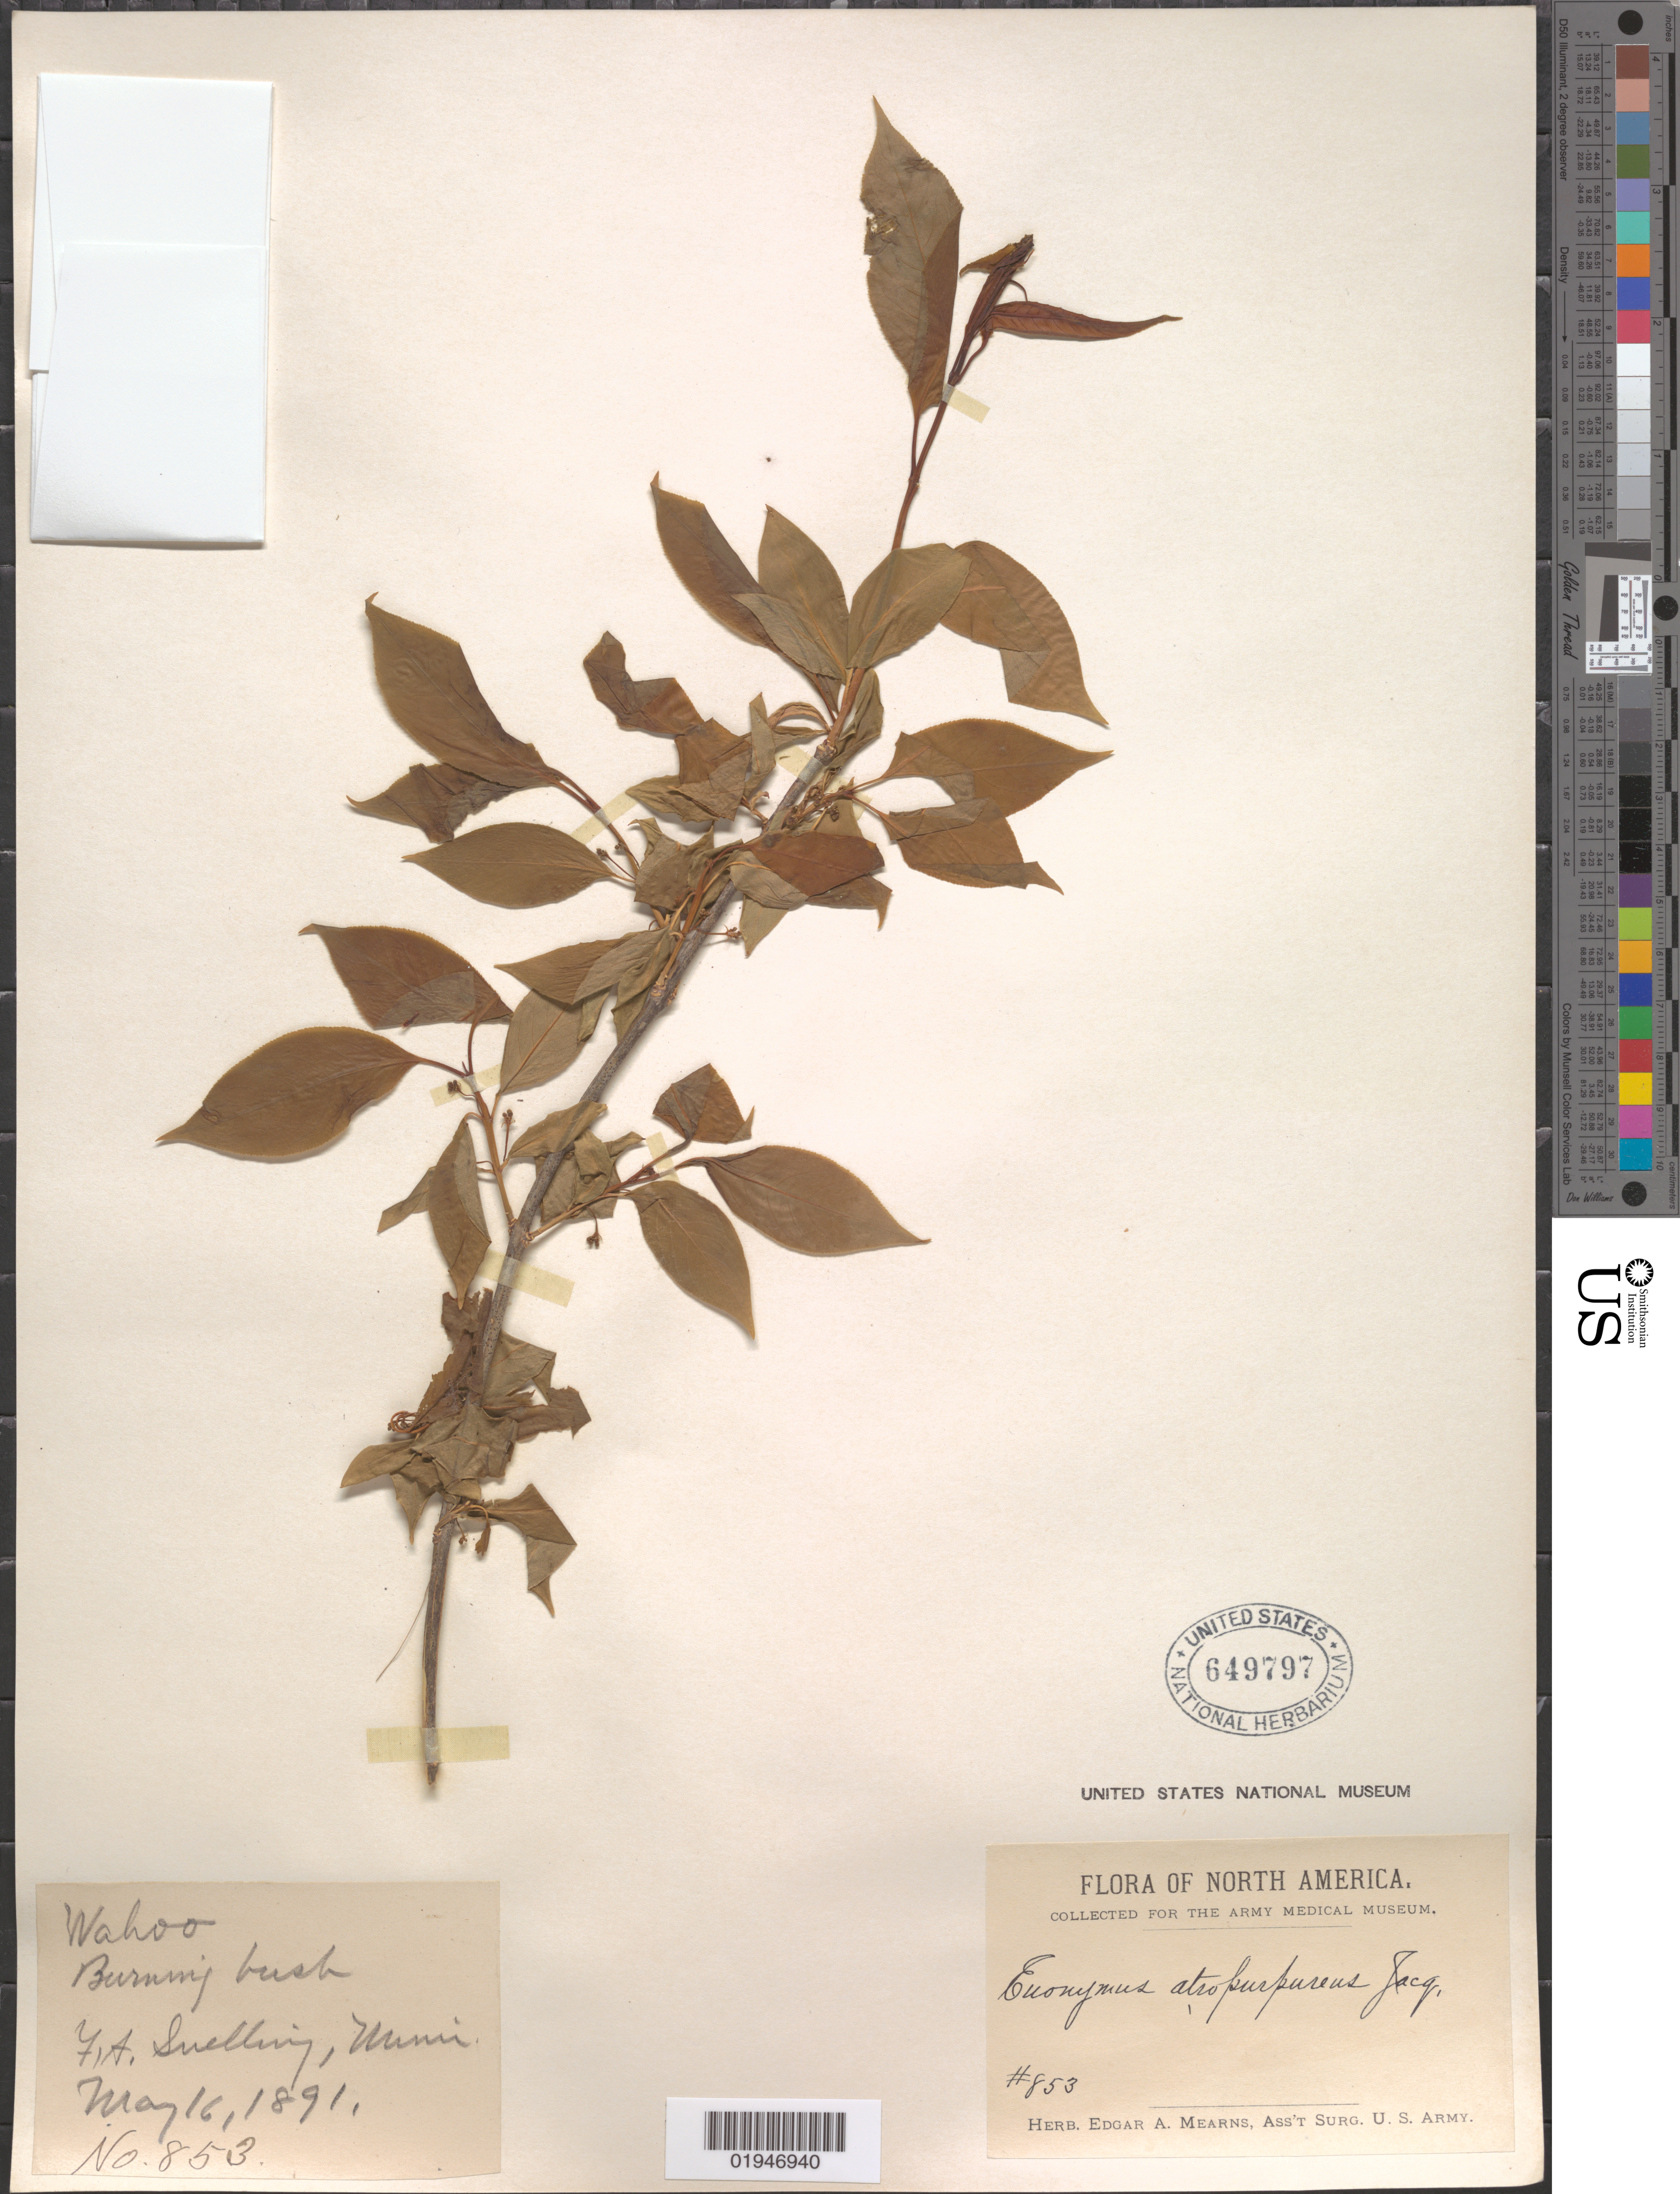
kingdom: Plantae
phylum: Tracheophyta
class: Magnoliopsida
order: Celastrales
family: Celastraceae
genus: Euonymus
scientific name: Euonymus atropurpureus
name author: Jacq.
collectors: E. A. Mearns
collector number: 853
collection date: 1891-05-16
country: United States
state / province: Minnesota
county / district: Hennepin County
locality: Ft. Snelling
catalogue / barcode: US 649797